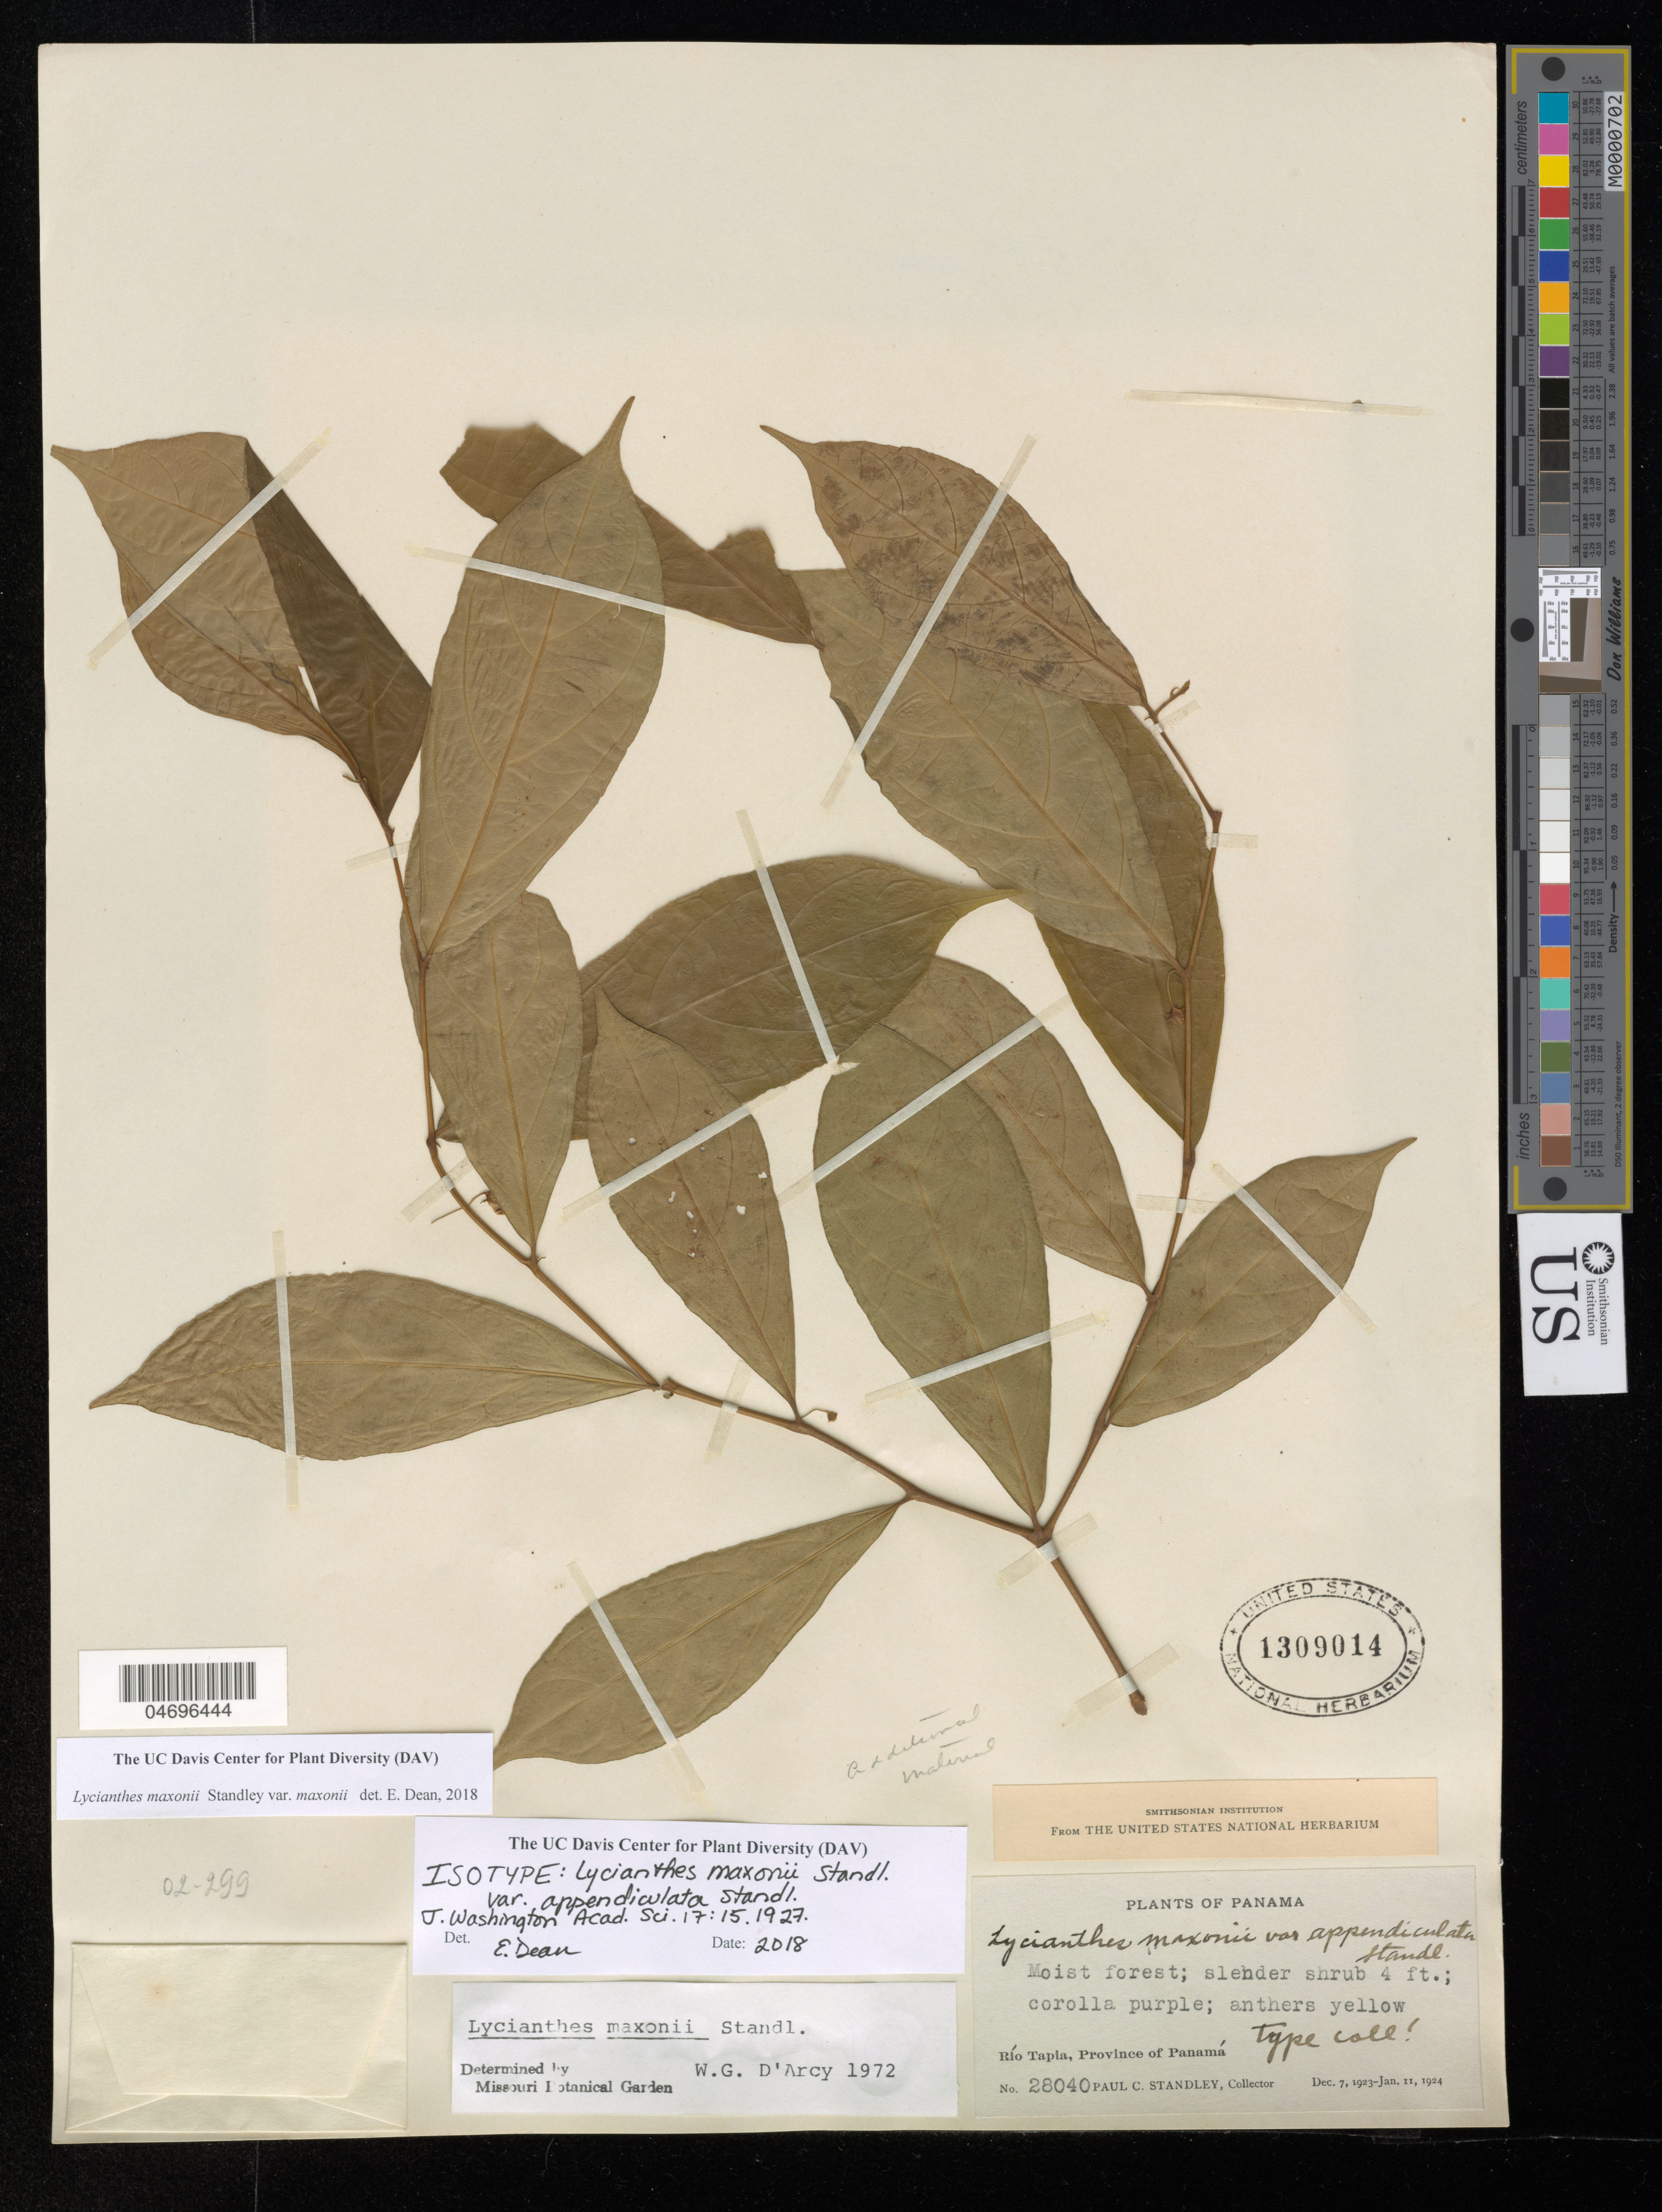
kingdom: Plantae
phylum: Tracheophyta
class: Magnoliopsida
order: Solanales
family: Solanaceae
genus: Lycianthes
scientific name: Lycianthes maxonii var. appendiculata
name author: Standl.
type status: Isotype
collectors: P. C. Standley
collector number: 28040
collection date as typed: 07 Dec 1923 to 11 Jan 1924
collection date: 1923-12-07/1924-01-11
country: Panama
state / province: Panamá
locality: Rio Tapia.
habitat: Moist forest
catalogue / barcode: US 1309014